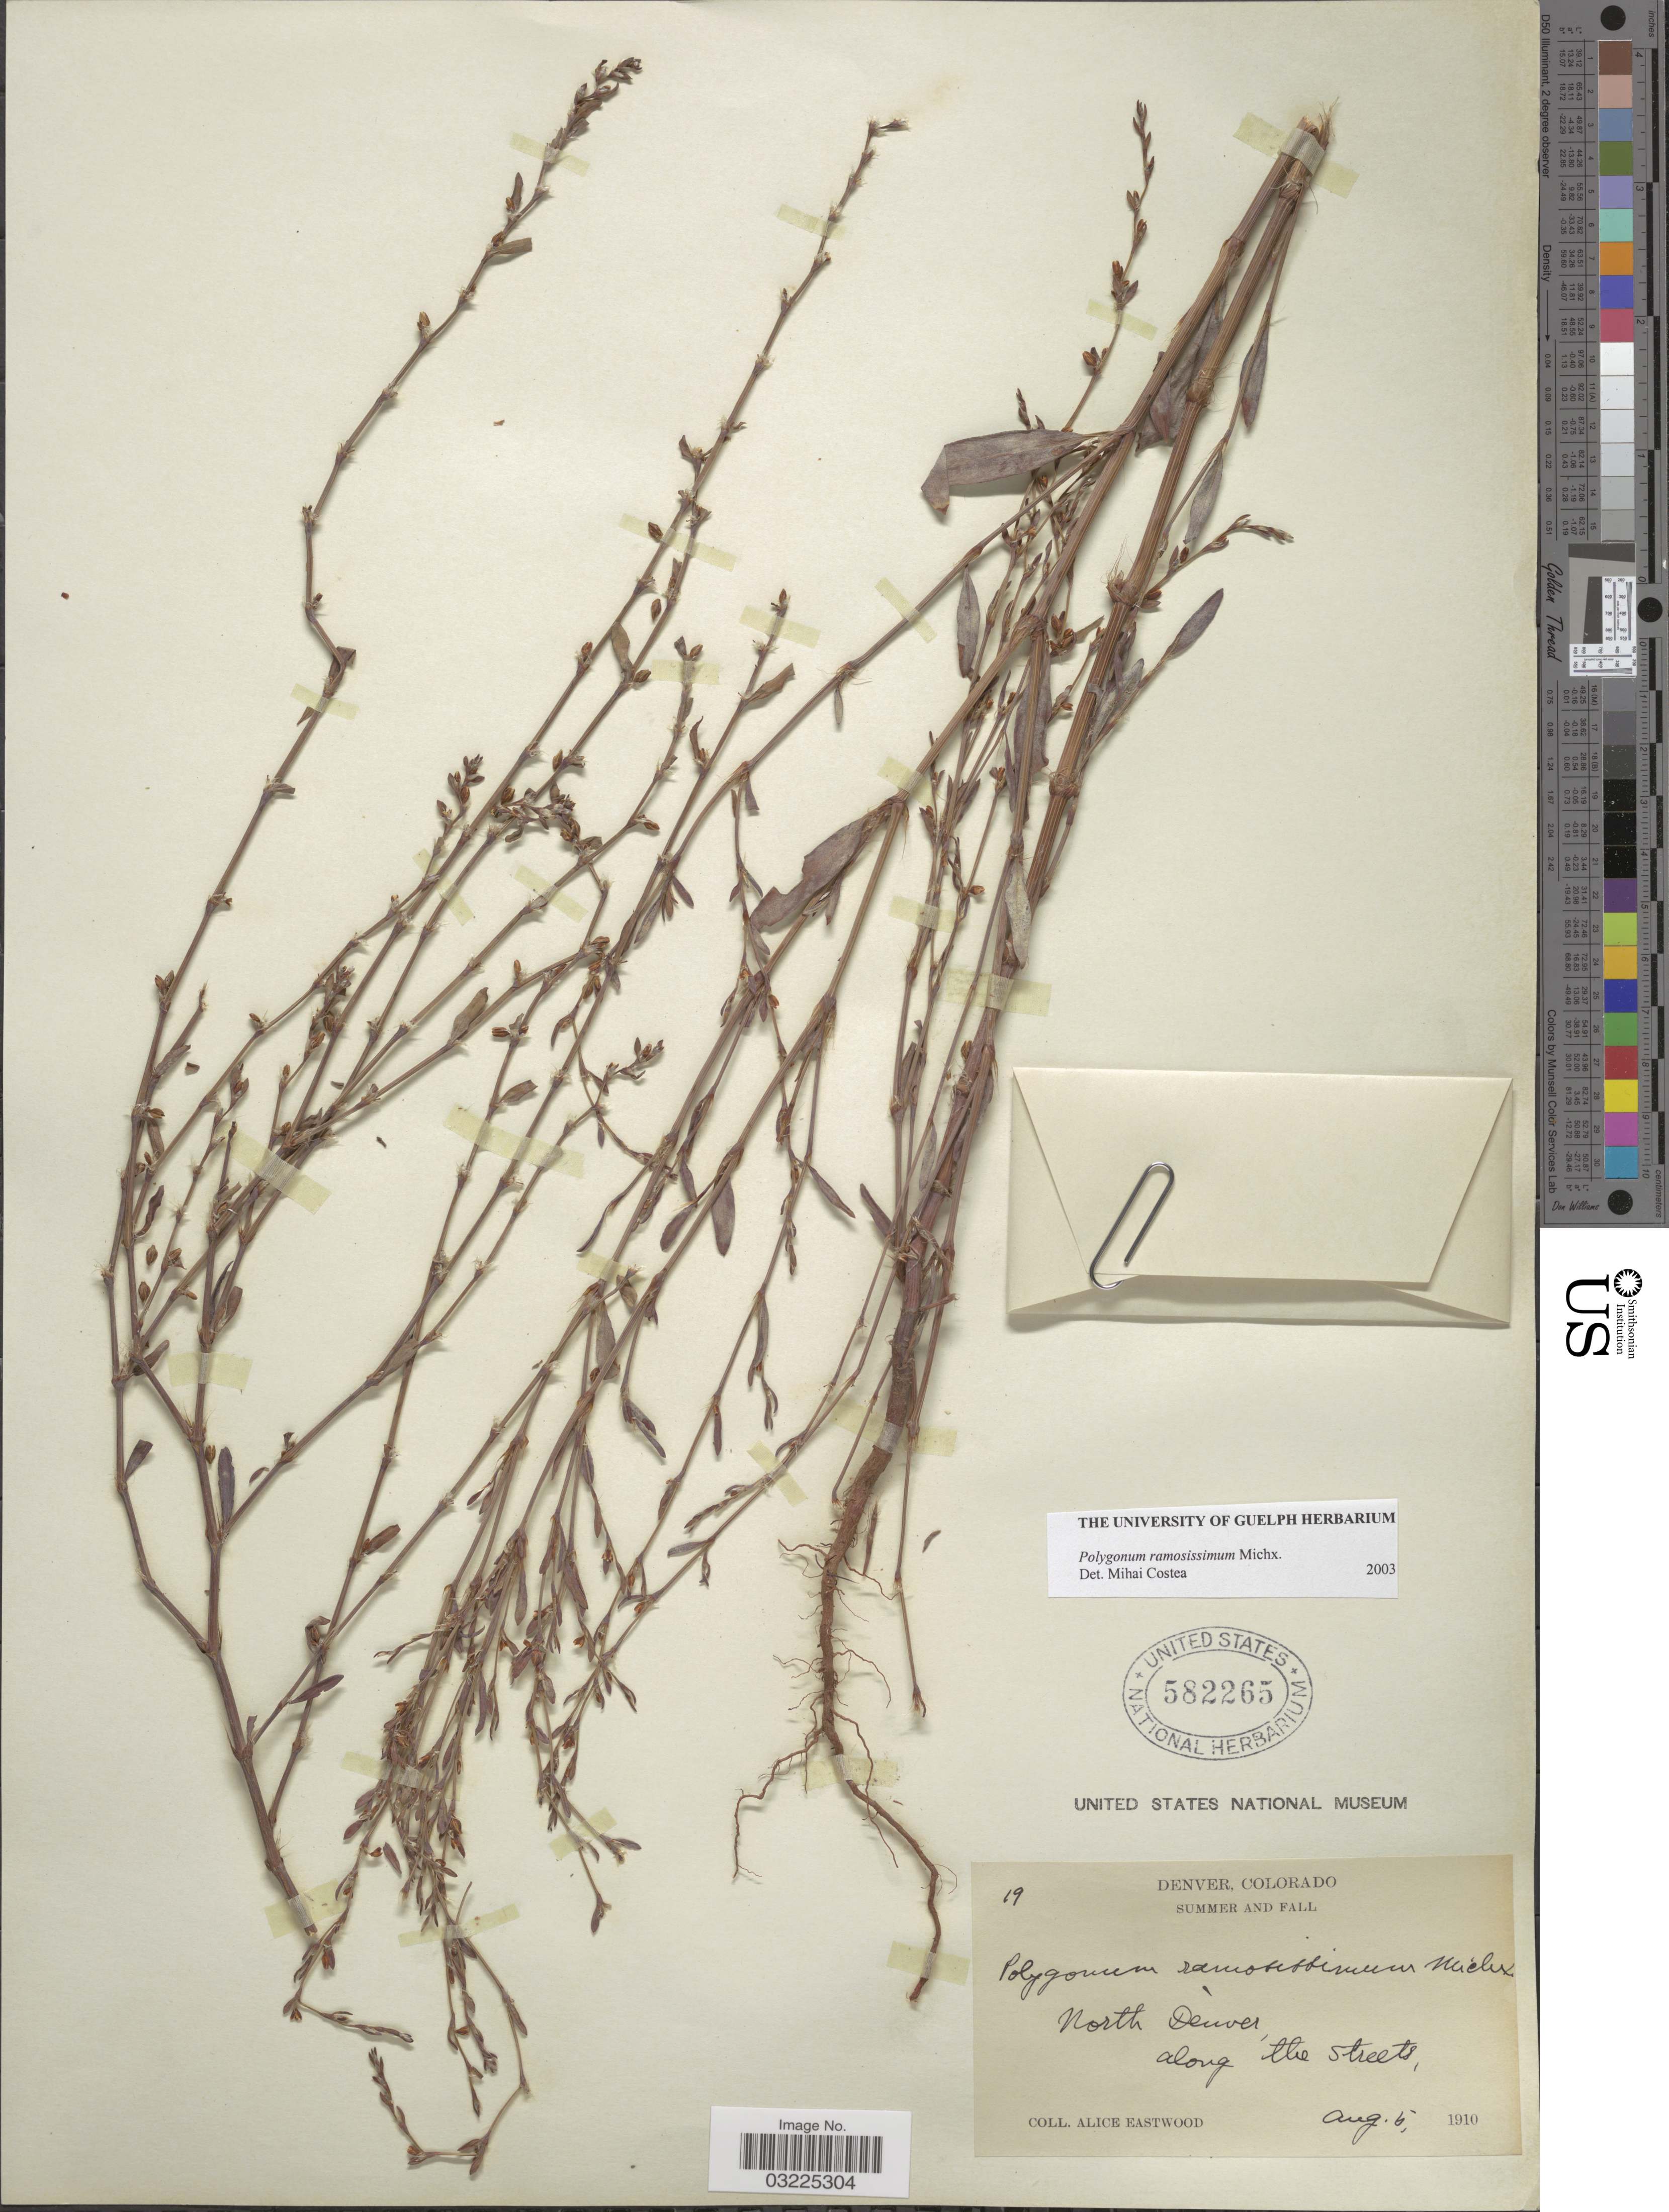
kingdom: Plantae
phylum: Tracheophyta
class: Magnoliopsida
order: Caryophyllales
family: Polygonaceae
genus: Polygonum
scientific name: Polygonum ramosissimum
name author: Michx.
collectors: A. Eastwood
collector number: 19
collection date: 1910-08-05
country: United States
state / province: Colorado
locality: Summer and Fall [unsure placement] North Denver, along the streets.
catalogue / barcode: US 582265